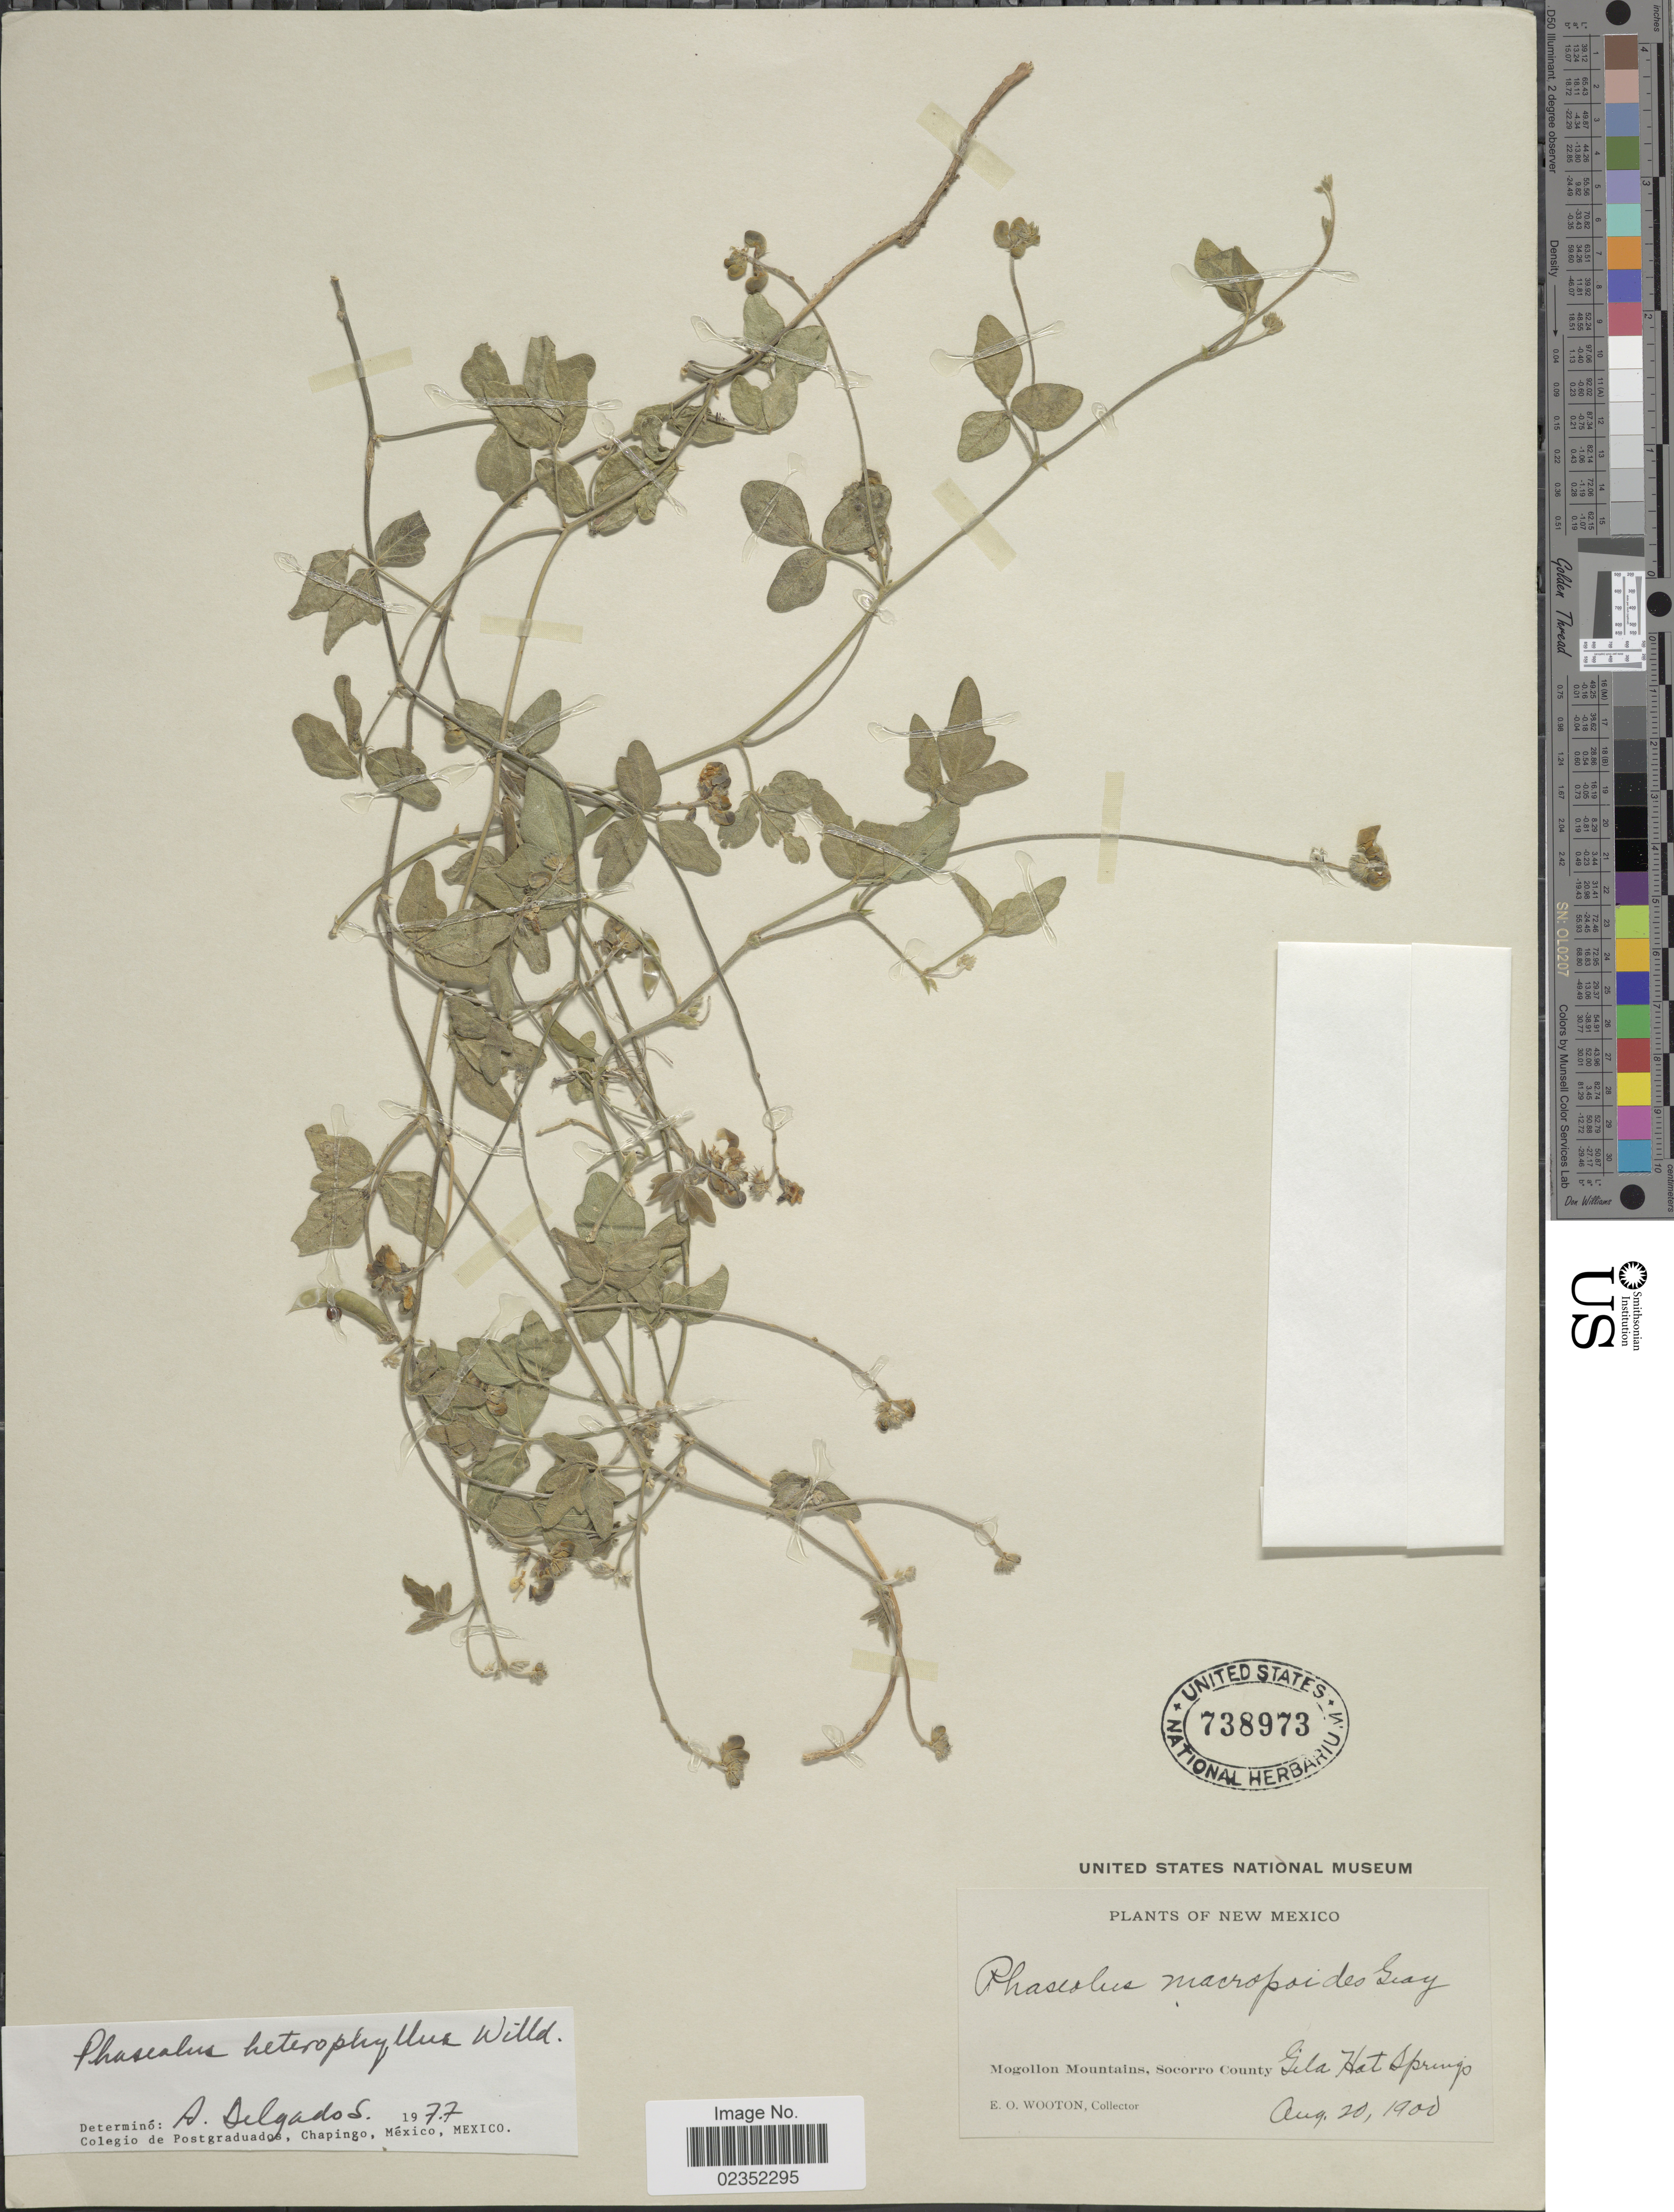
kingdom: Plantae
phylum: Tracheophyta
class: Magnoliopsida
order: Fabales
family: Fabaceae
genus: Macroptilium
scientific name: Macroptilium heterophyllum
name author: (Willd.) Maréchal & Baudet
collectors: E. O. Wooton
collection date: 1900-08-20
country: United States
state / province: New Mexico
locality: Mogollon Mountains, Socorro County. Gila Hot Springs.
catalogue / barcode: US 738973